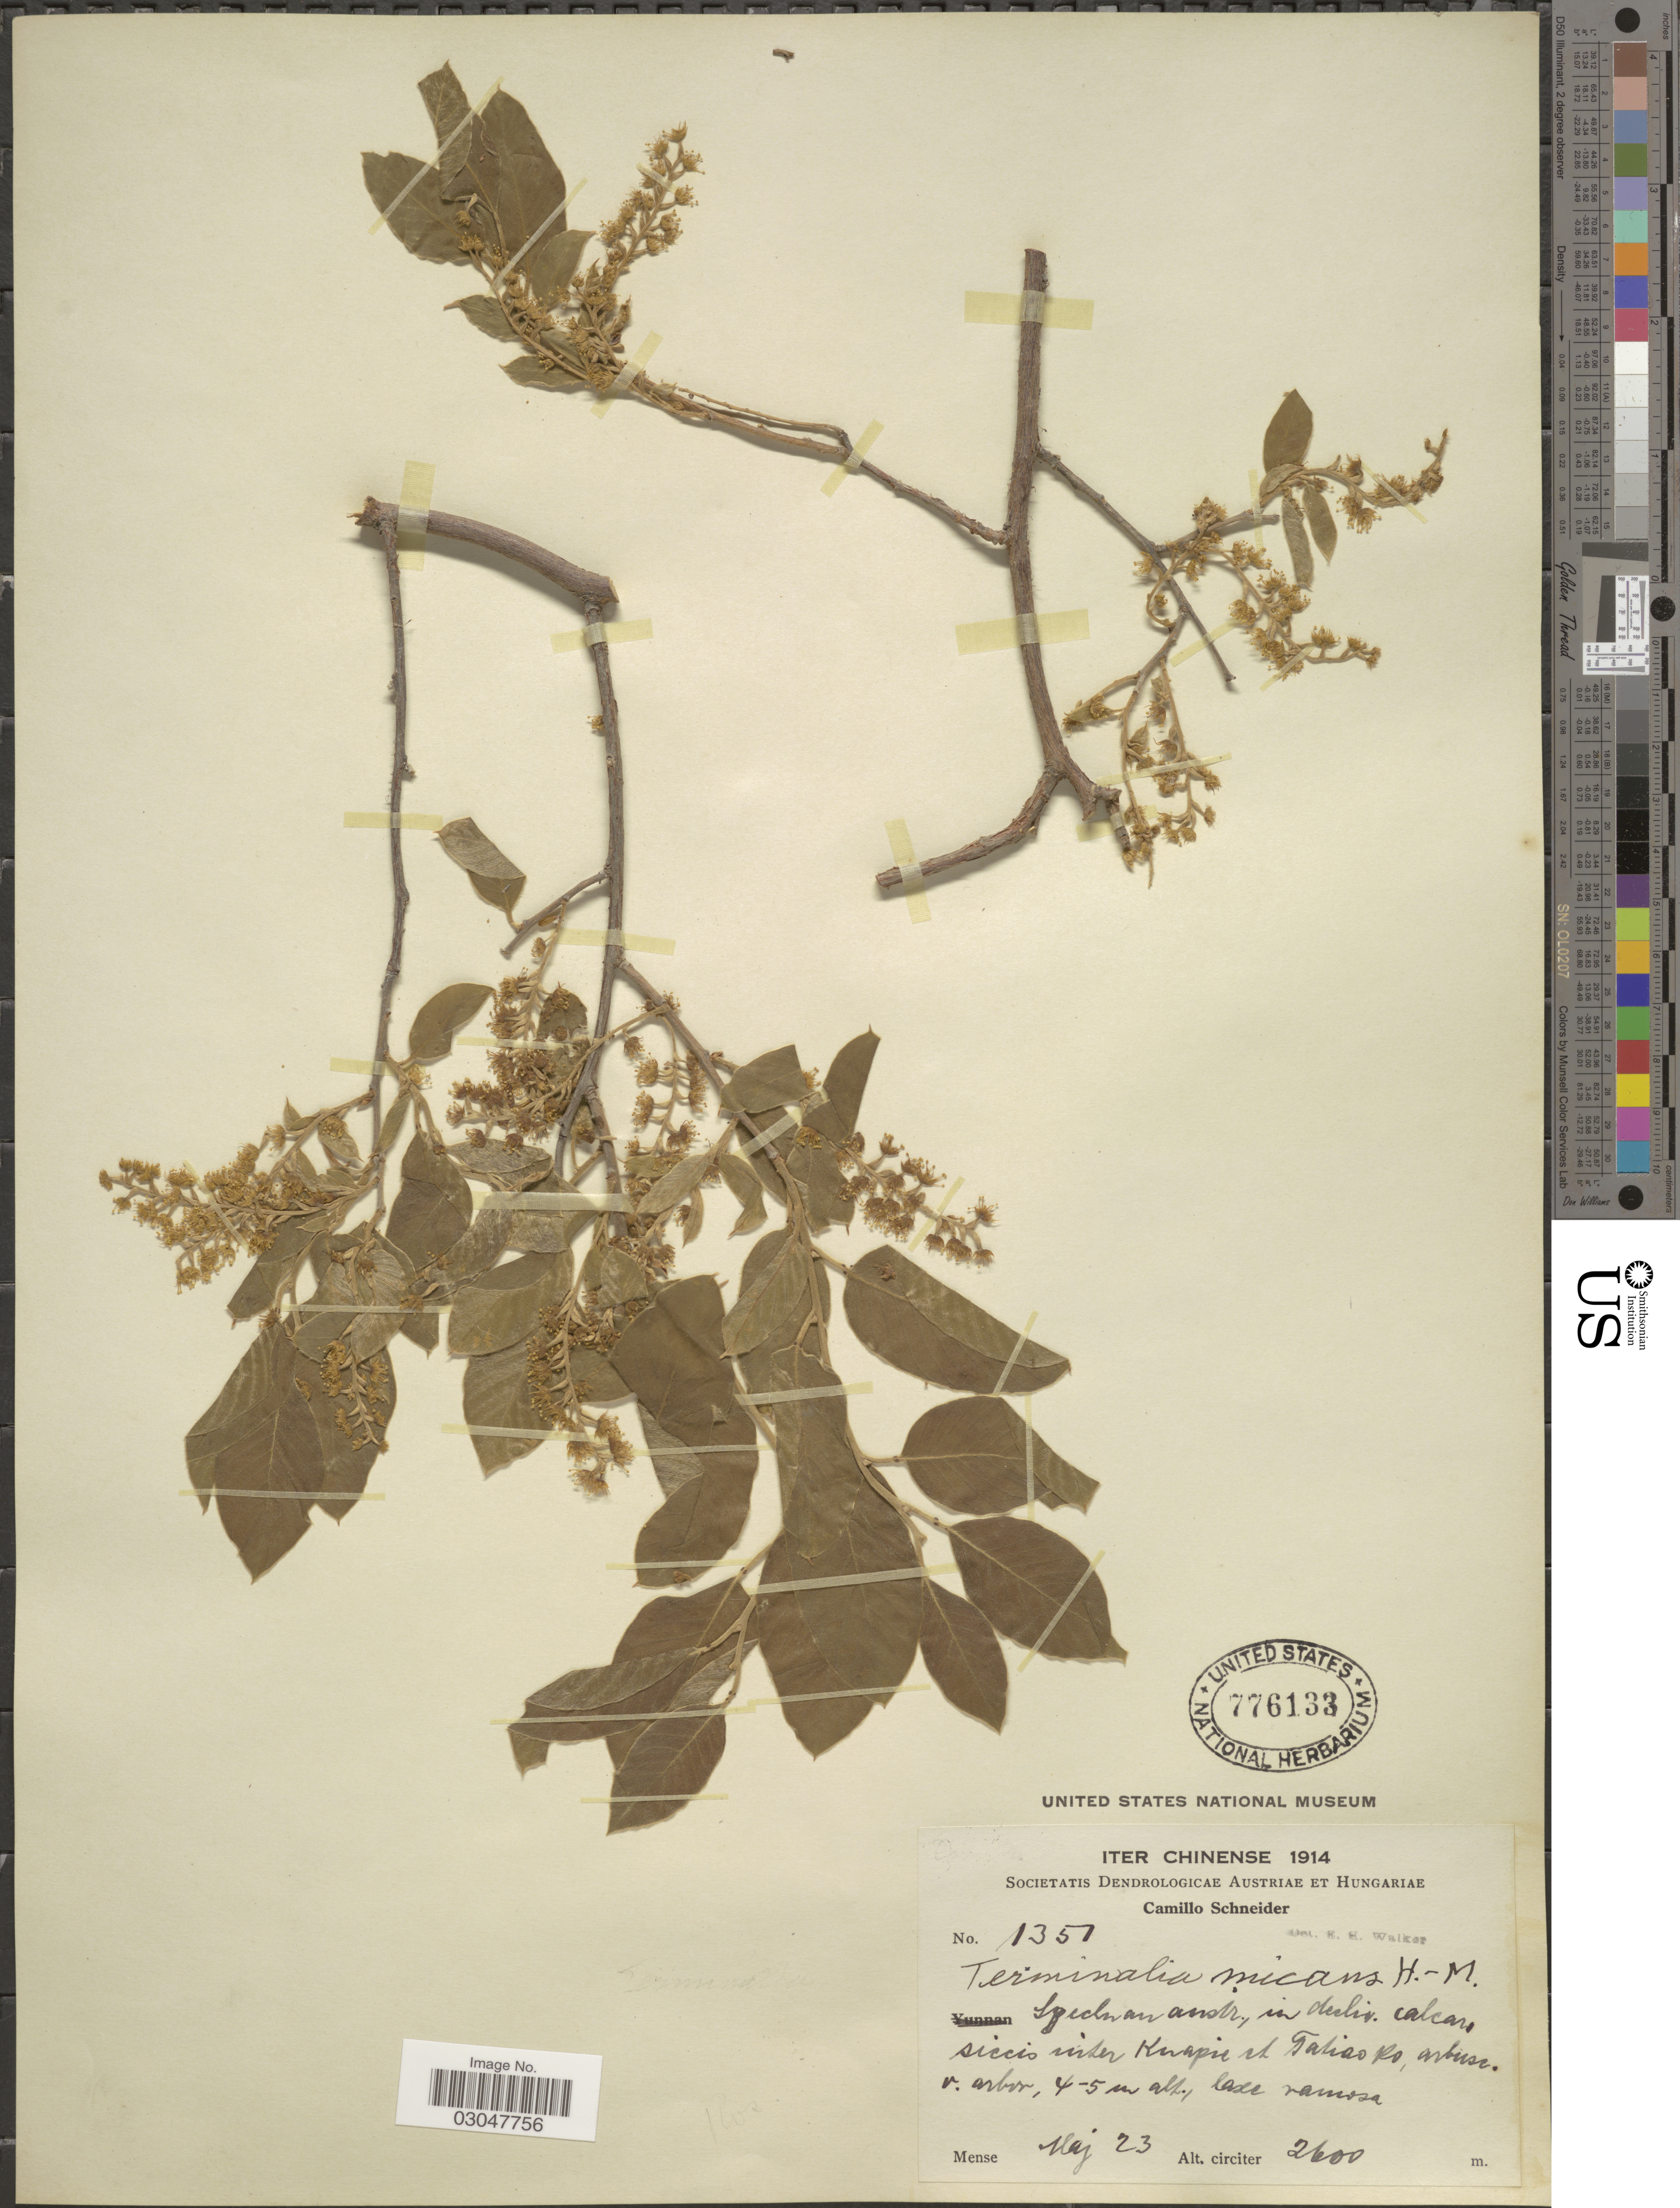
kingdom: Plantae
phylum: Tracheophyta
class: Magnoliopsida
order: Myrtales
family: Combretaceae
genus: Terminalia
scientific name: Terminalia franchetii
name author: Gagnep.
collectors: C. K. Schneider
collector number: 1351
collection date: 1914-05-23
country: China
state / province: Sichuan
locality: Szechuan austr., in decliv. calcarsiccio inter Kuapi et Tatiao ro [interpreted].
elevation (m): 2600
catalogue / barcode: US 776133